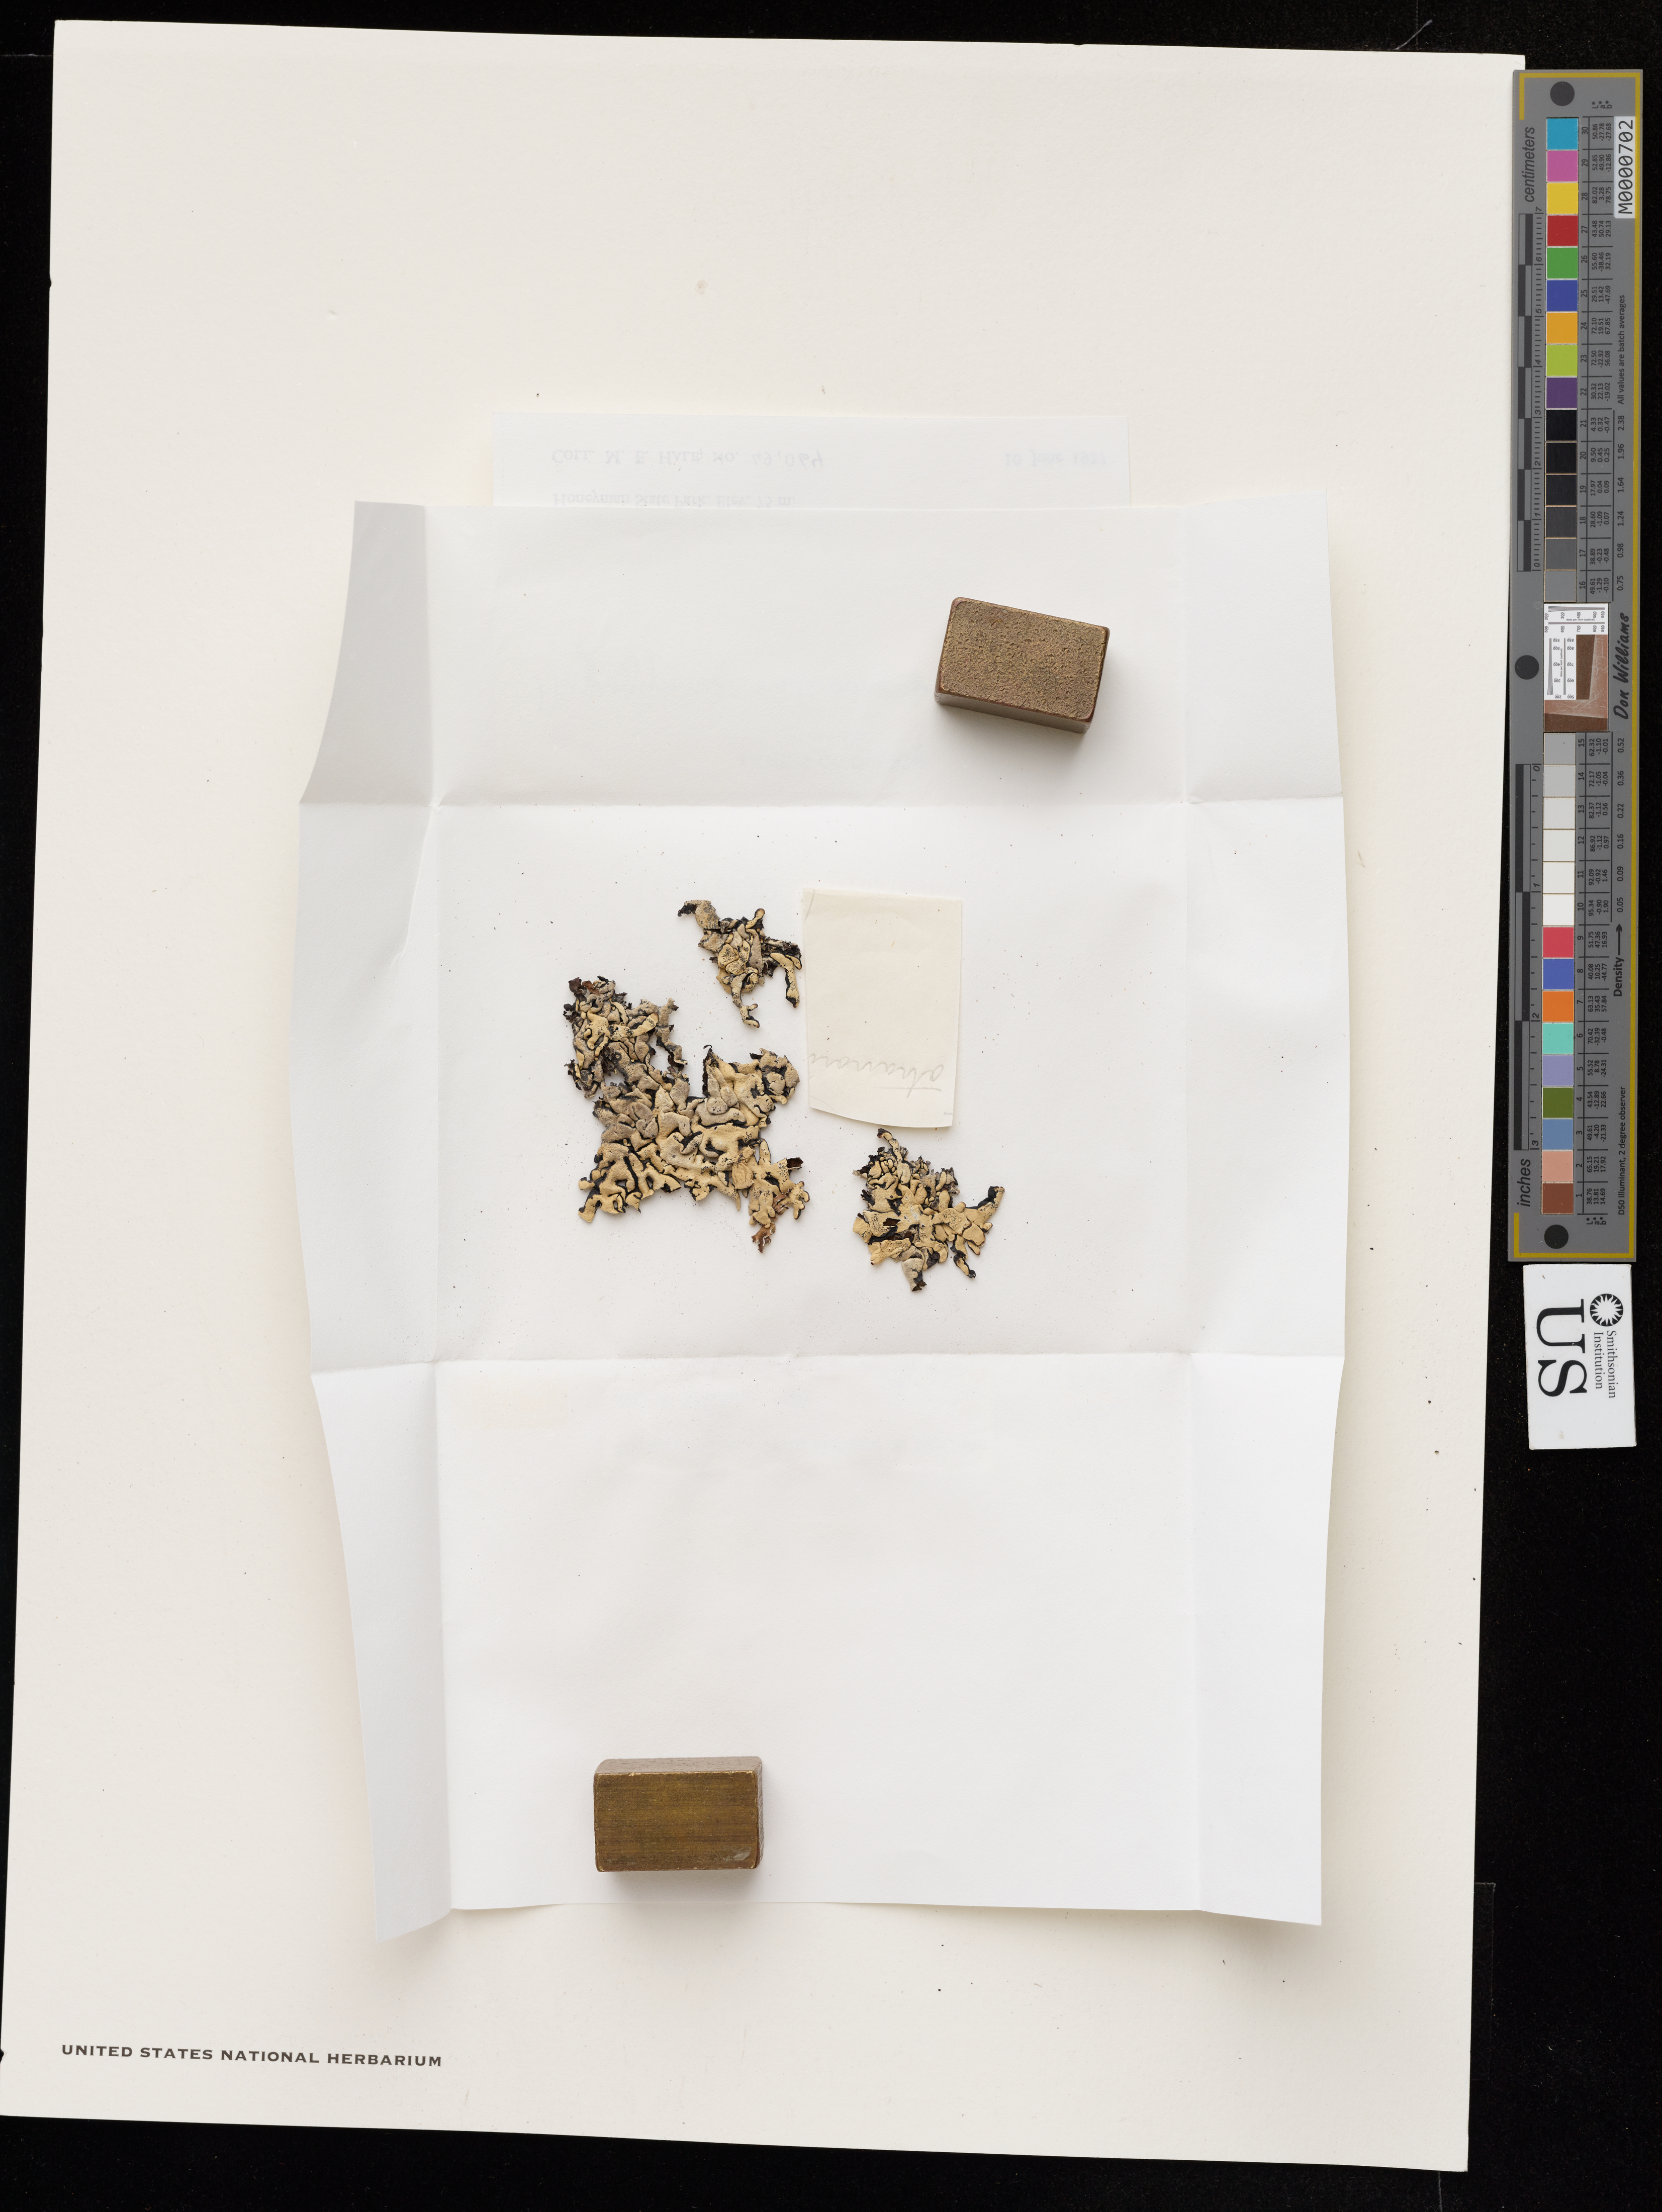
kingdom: Fungi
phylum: Ascomycota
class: Lecanoromycetes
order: Lecanorales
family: Parmeliaceae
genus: Hypogymnia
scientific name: Hypogymnia apinnata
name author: Goward & McCune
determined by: McCune, B.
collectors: M. Hale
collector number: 49064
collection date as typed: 10 Jun 1977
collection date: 1977-06-10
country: United States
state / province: Oregon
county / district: Lane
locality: Honeyman state park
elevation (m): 0